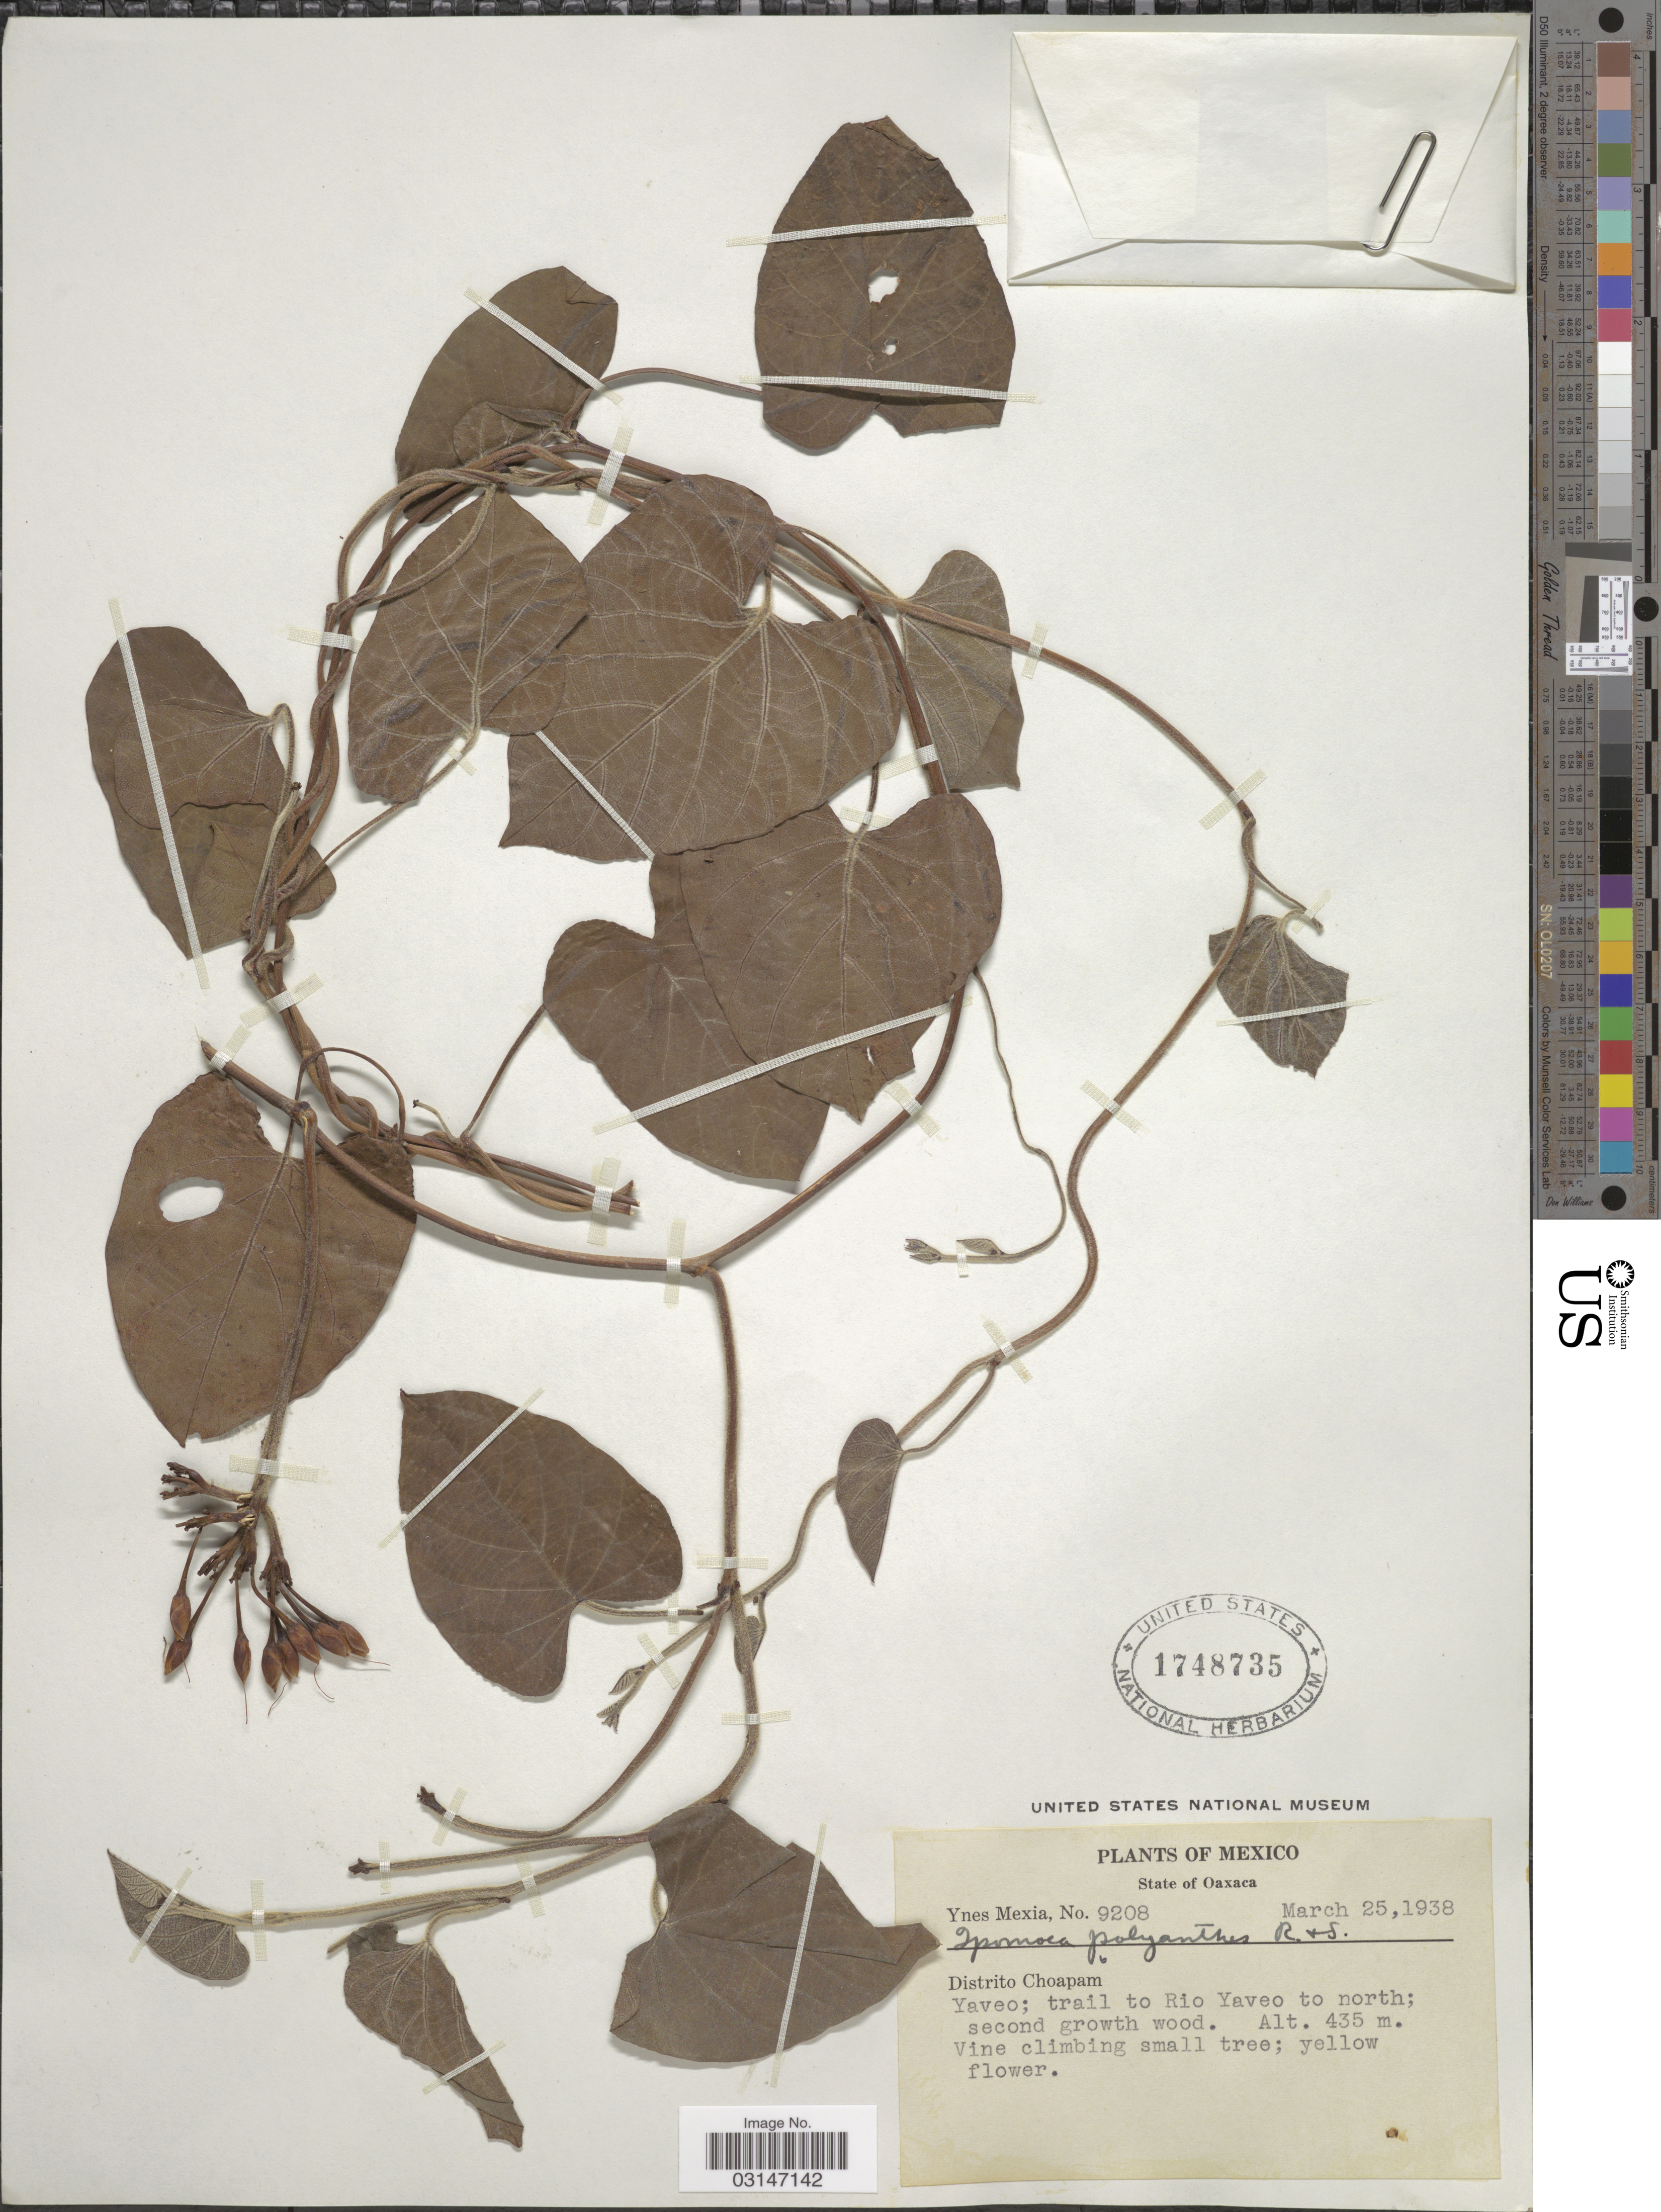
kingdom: Plantae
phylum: Tracheophyta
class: Magnoliopsida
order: Solanales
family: Convolvulaceae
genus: Camonea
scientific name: Camonea umbellata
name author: (L.) A. R. Simões & Staples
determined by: Strong, Mark T., (BOT), Smithsonian Institution - National Museum of Natural History (UNITED STATES)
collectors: Y. Mexia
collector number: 9208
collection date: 1938-03-25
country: Mexico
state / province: Oaxaca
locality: Distrito Choapam, Yaveo; trail to Rio Yaveo to north.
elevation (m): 435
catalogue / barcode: US 1748735